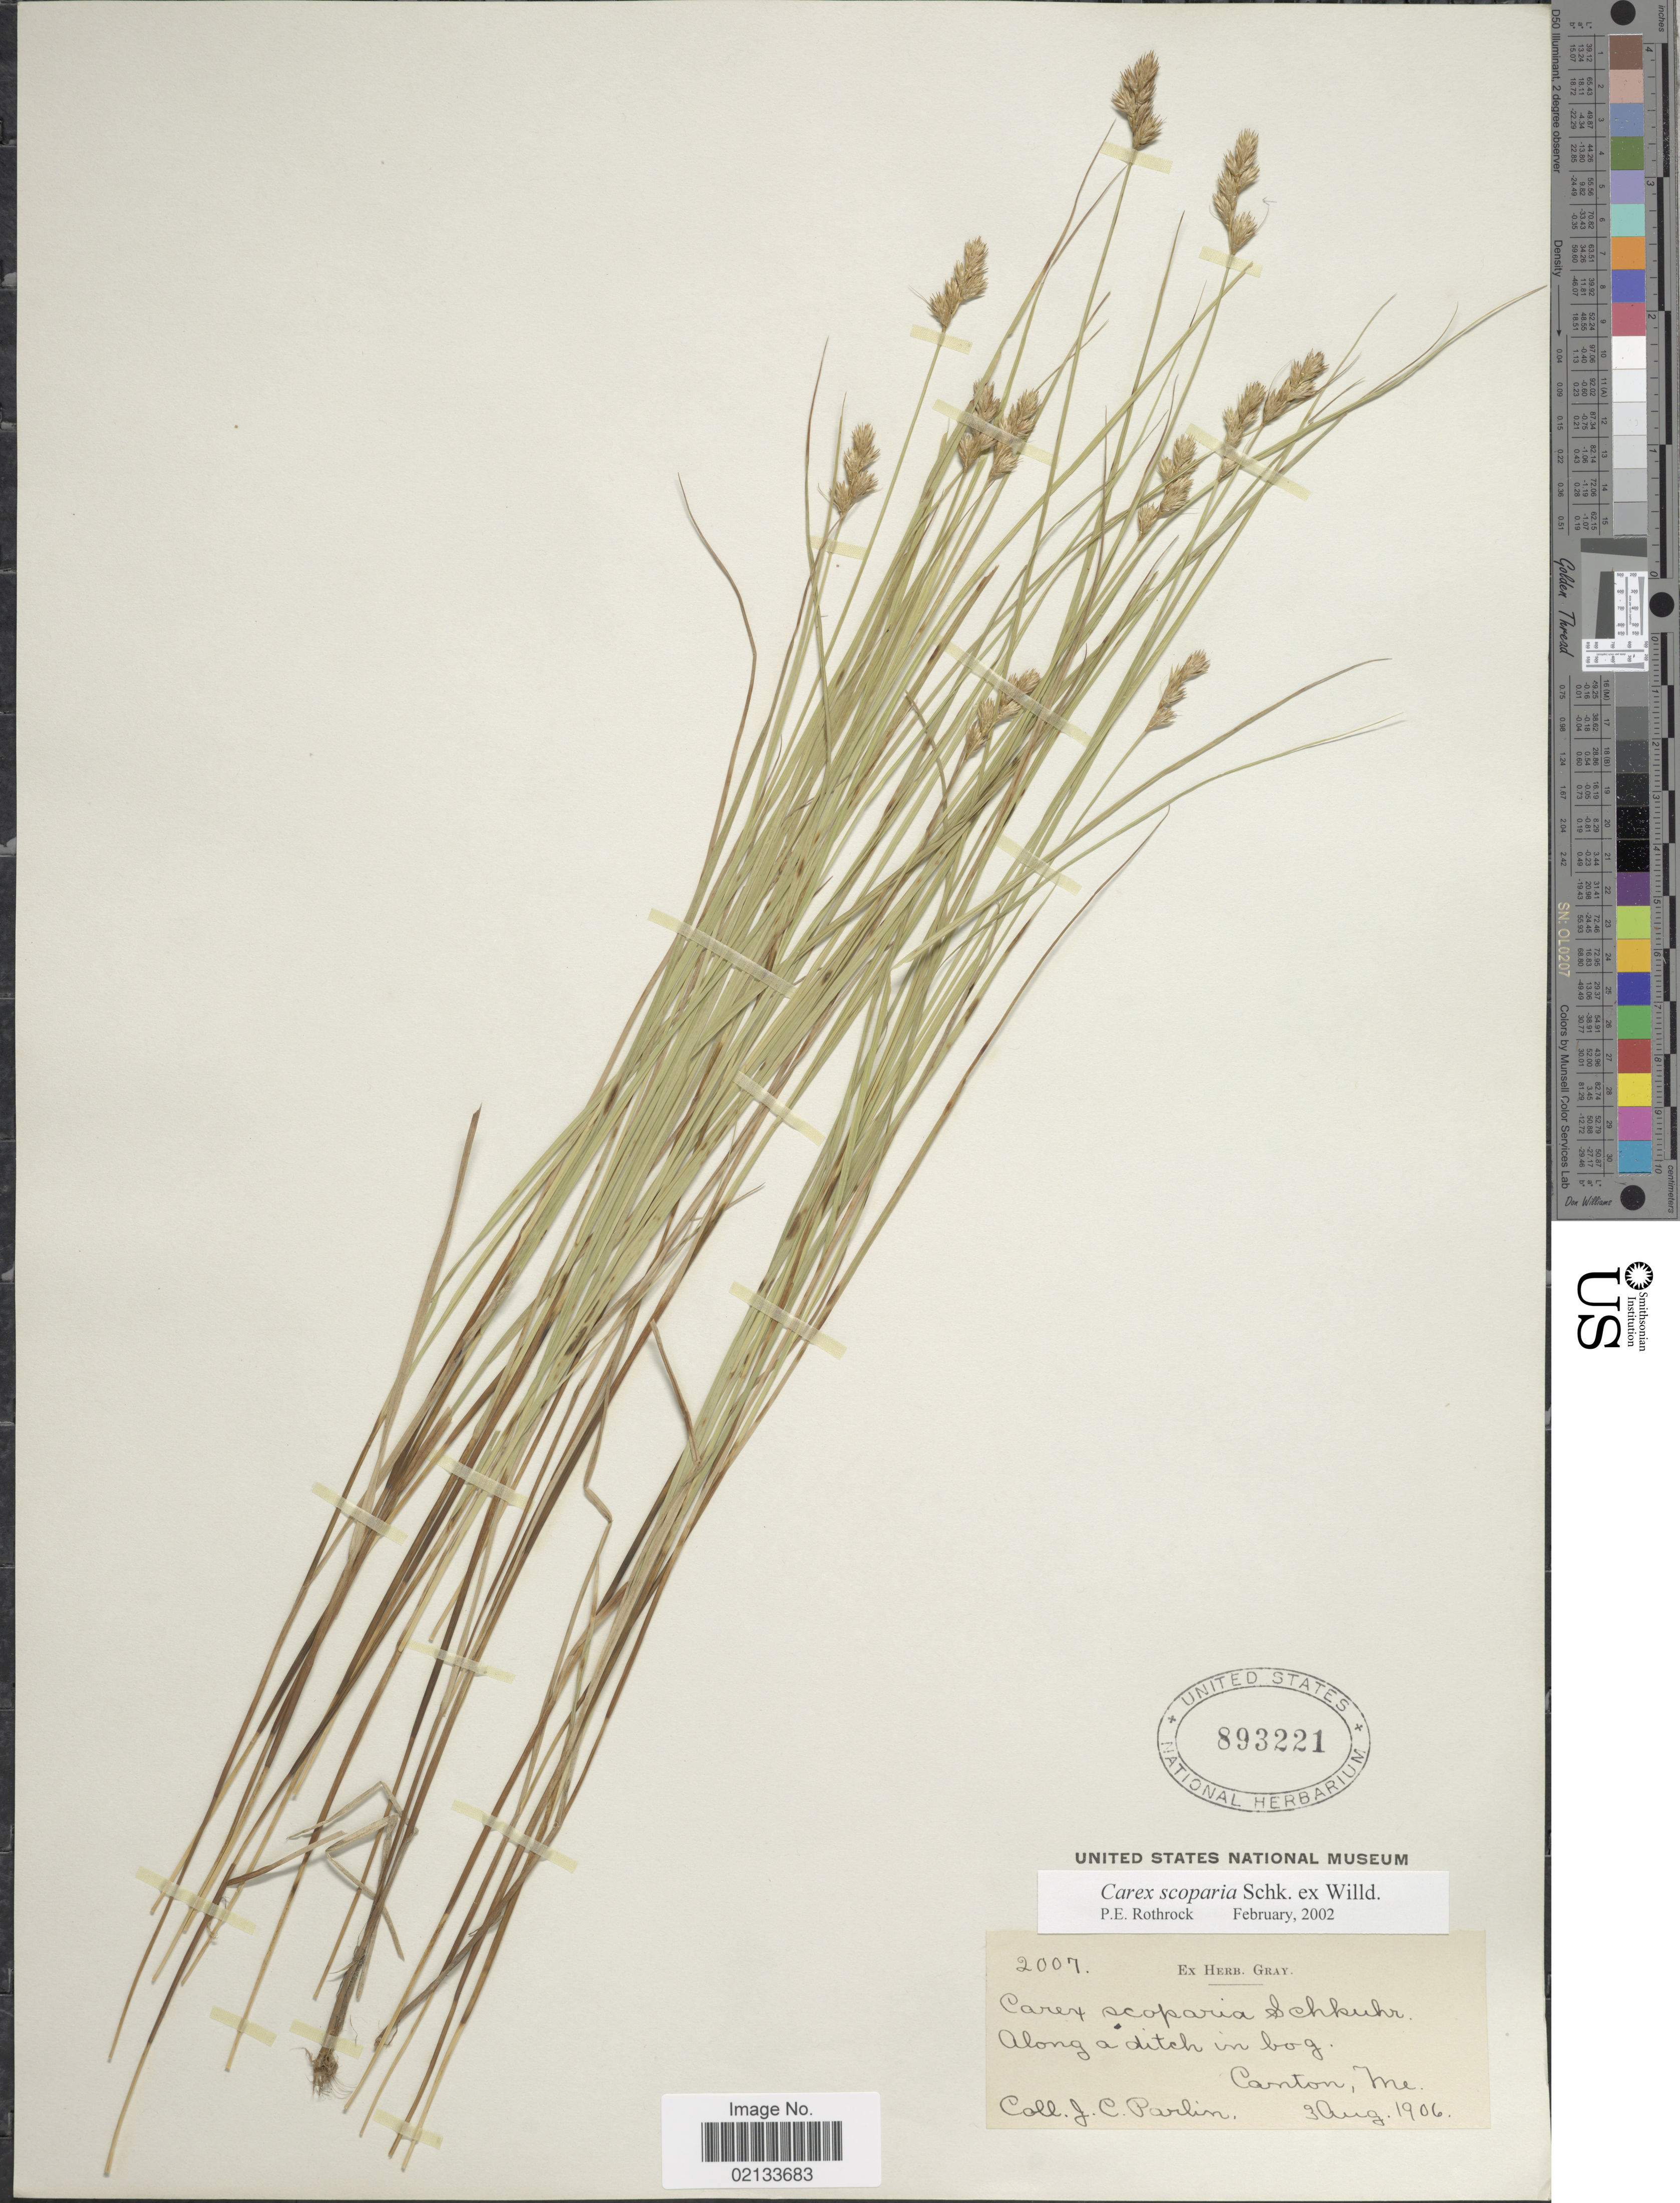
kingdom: Plantae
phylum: Tracheophyta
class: Liliopsida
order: Poales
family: Cyperaceae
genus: Carex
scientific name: Carex scoparia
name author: Schkuhr ex Willd.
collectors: J. Parlin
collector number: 2007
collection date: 1906-08-03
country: United States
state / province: Maine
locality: Along ditch in bog, canton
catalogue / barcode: US 893221